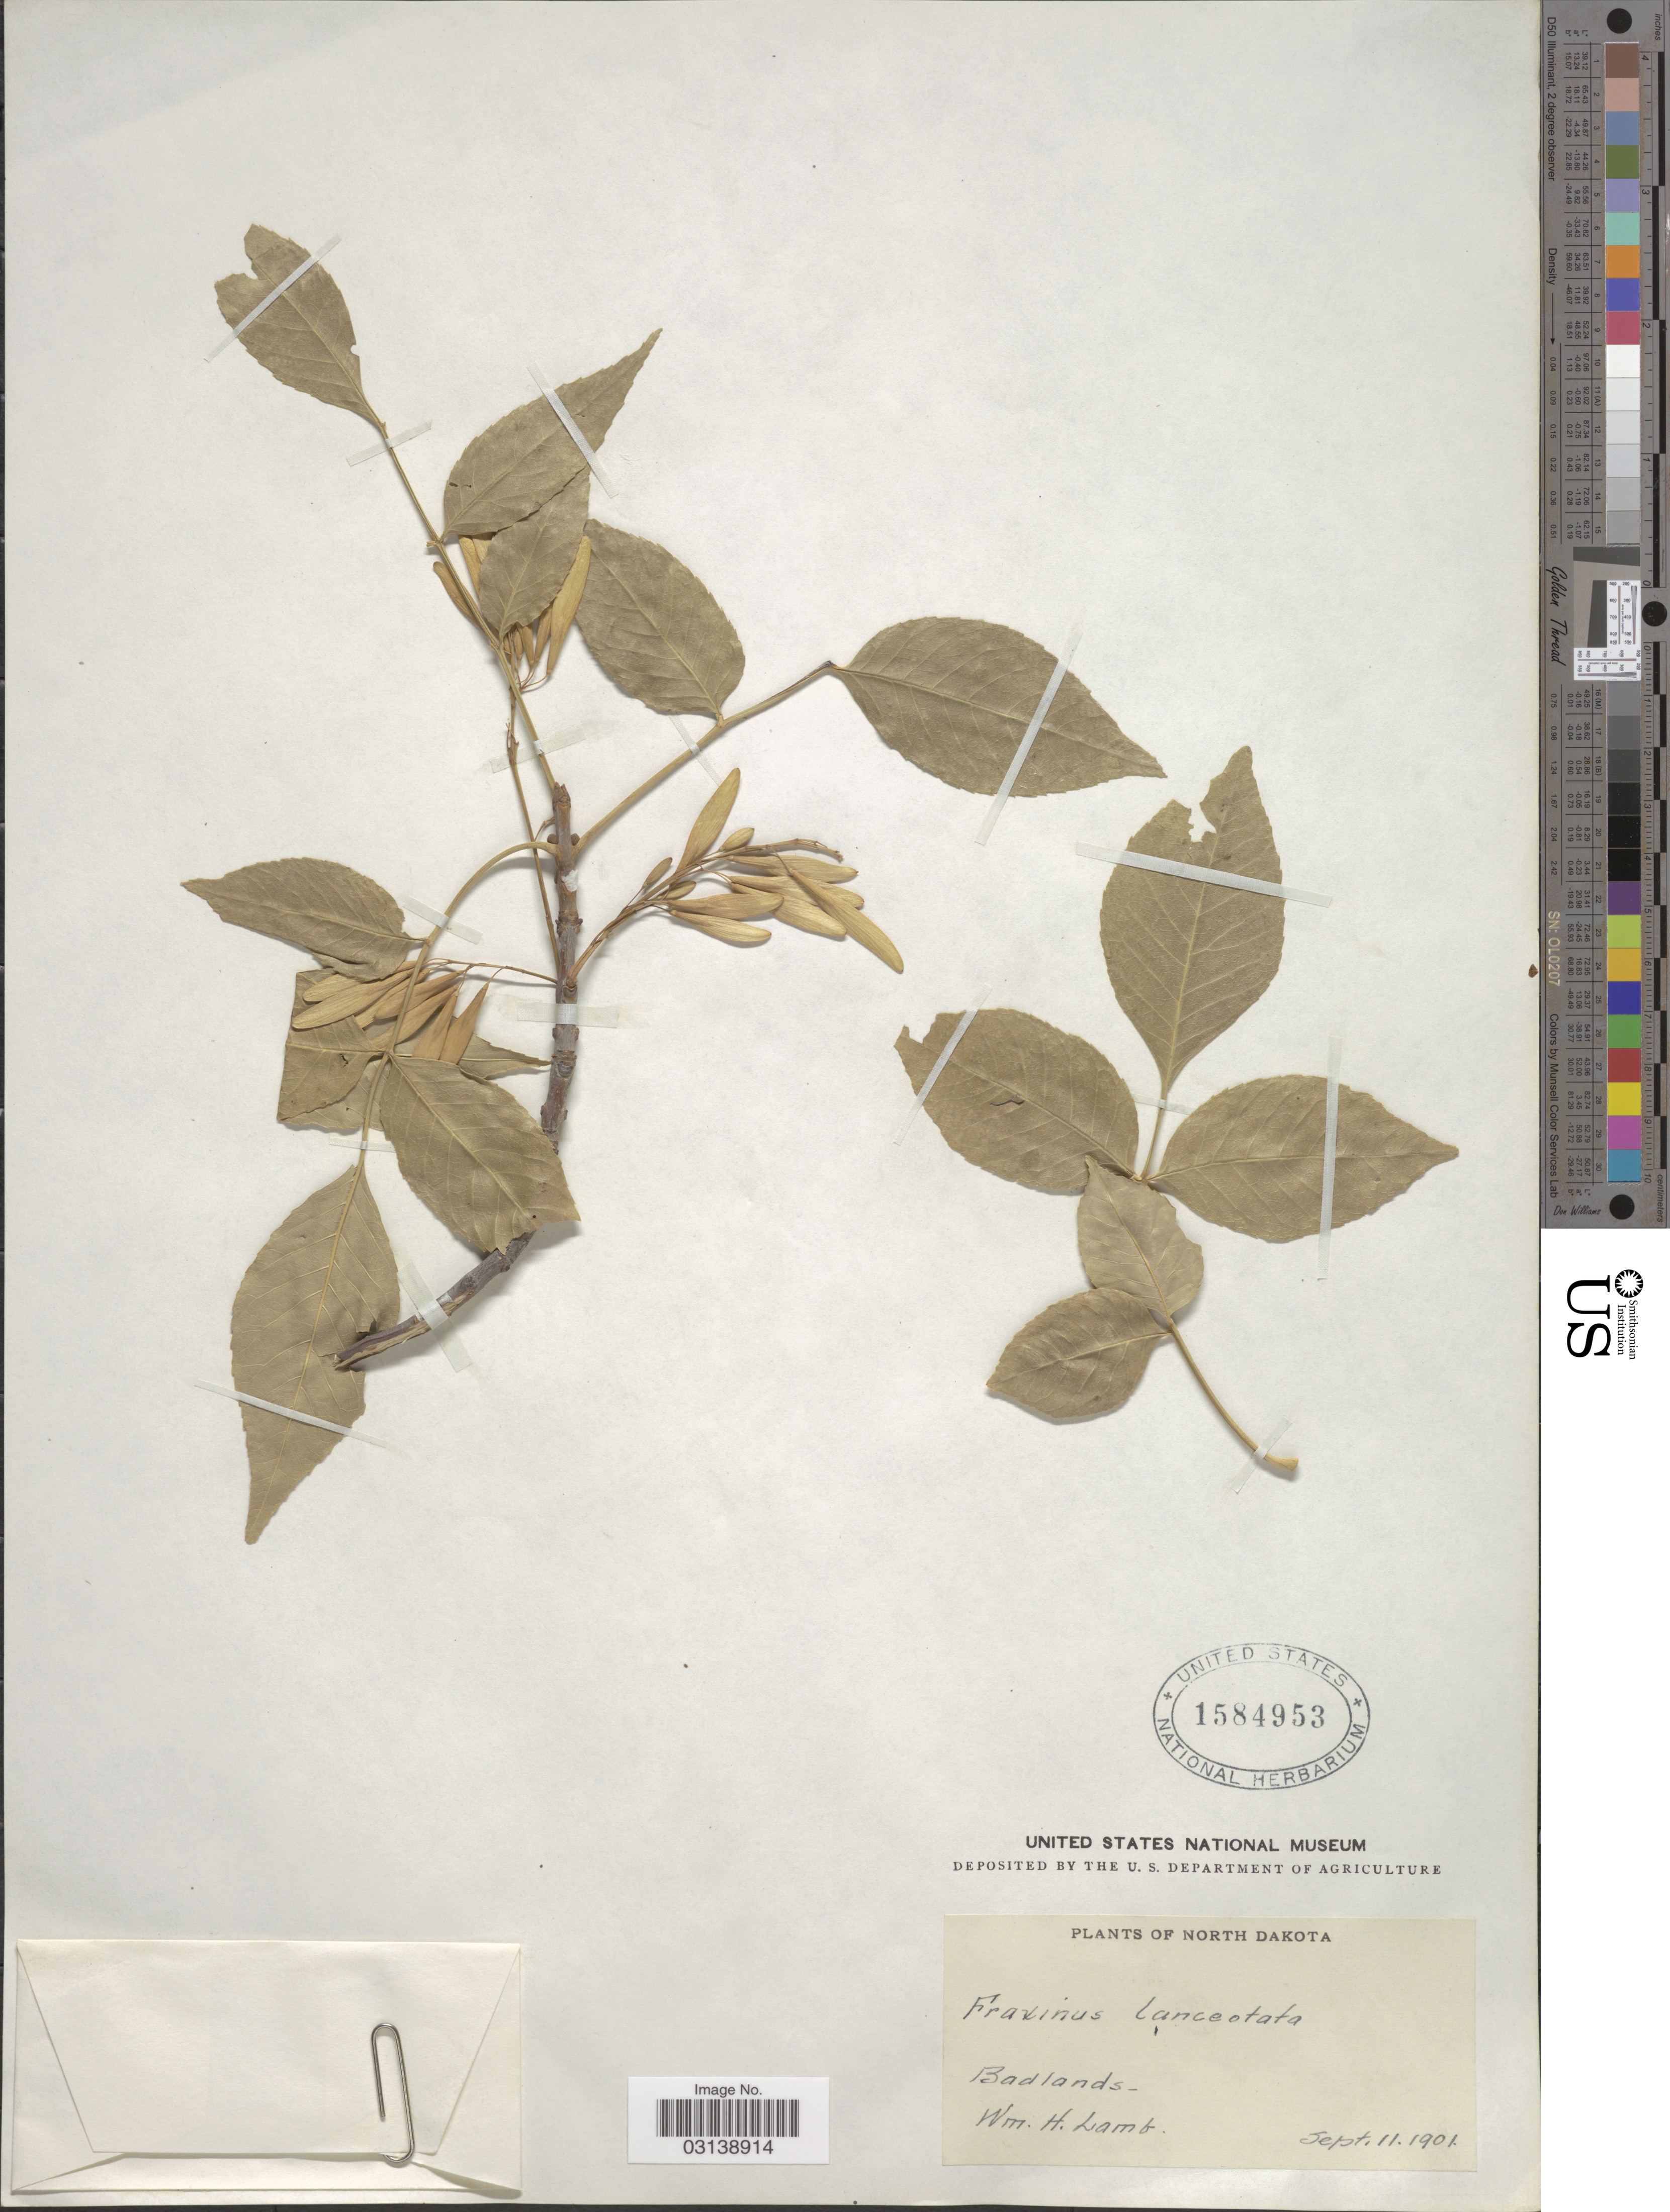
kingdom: Plantae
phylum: Tracheophyta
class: Magnoliopsida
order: Lamiales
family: Oleaceae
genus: Fraxinus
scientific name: Fraxinus pennsylvanica var. campestris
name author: (Britton) F.C. Gates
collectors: W. H. Lamb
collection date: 1901-09-11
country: United States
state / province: North Dakota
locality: Badlands.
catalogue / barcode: US 1584953